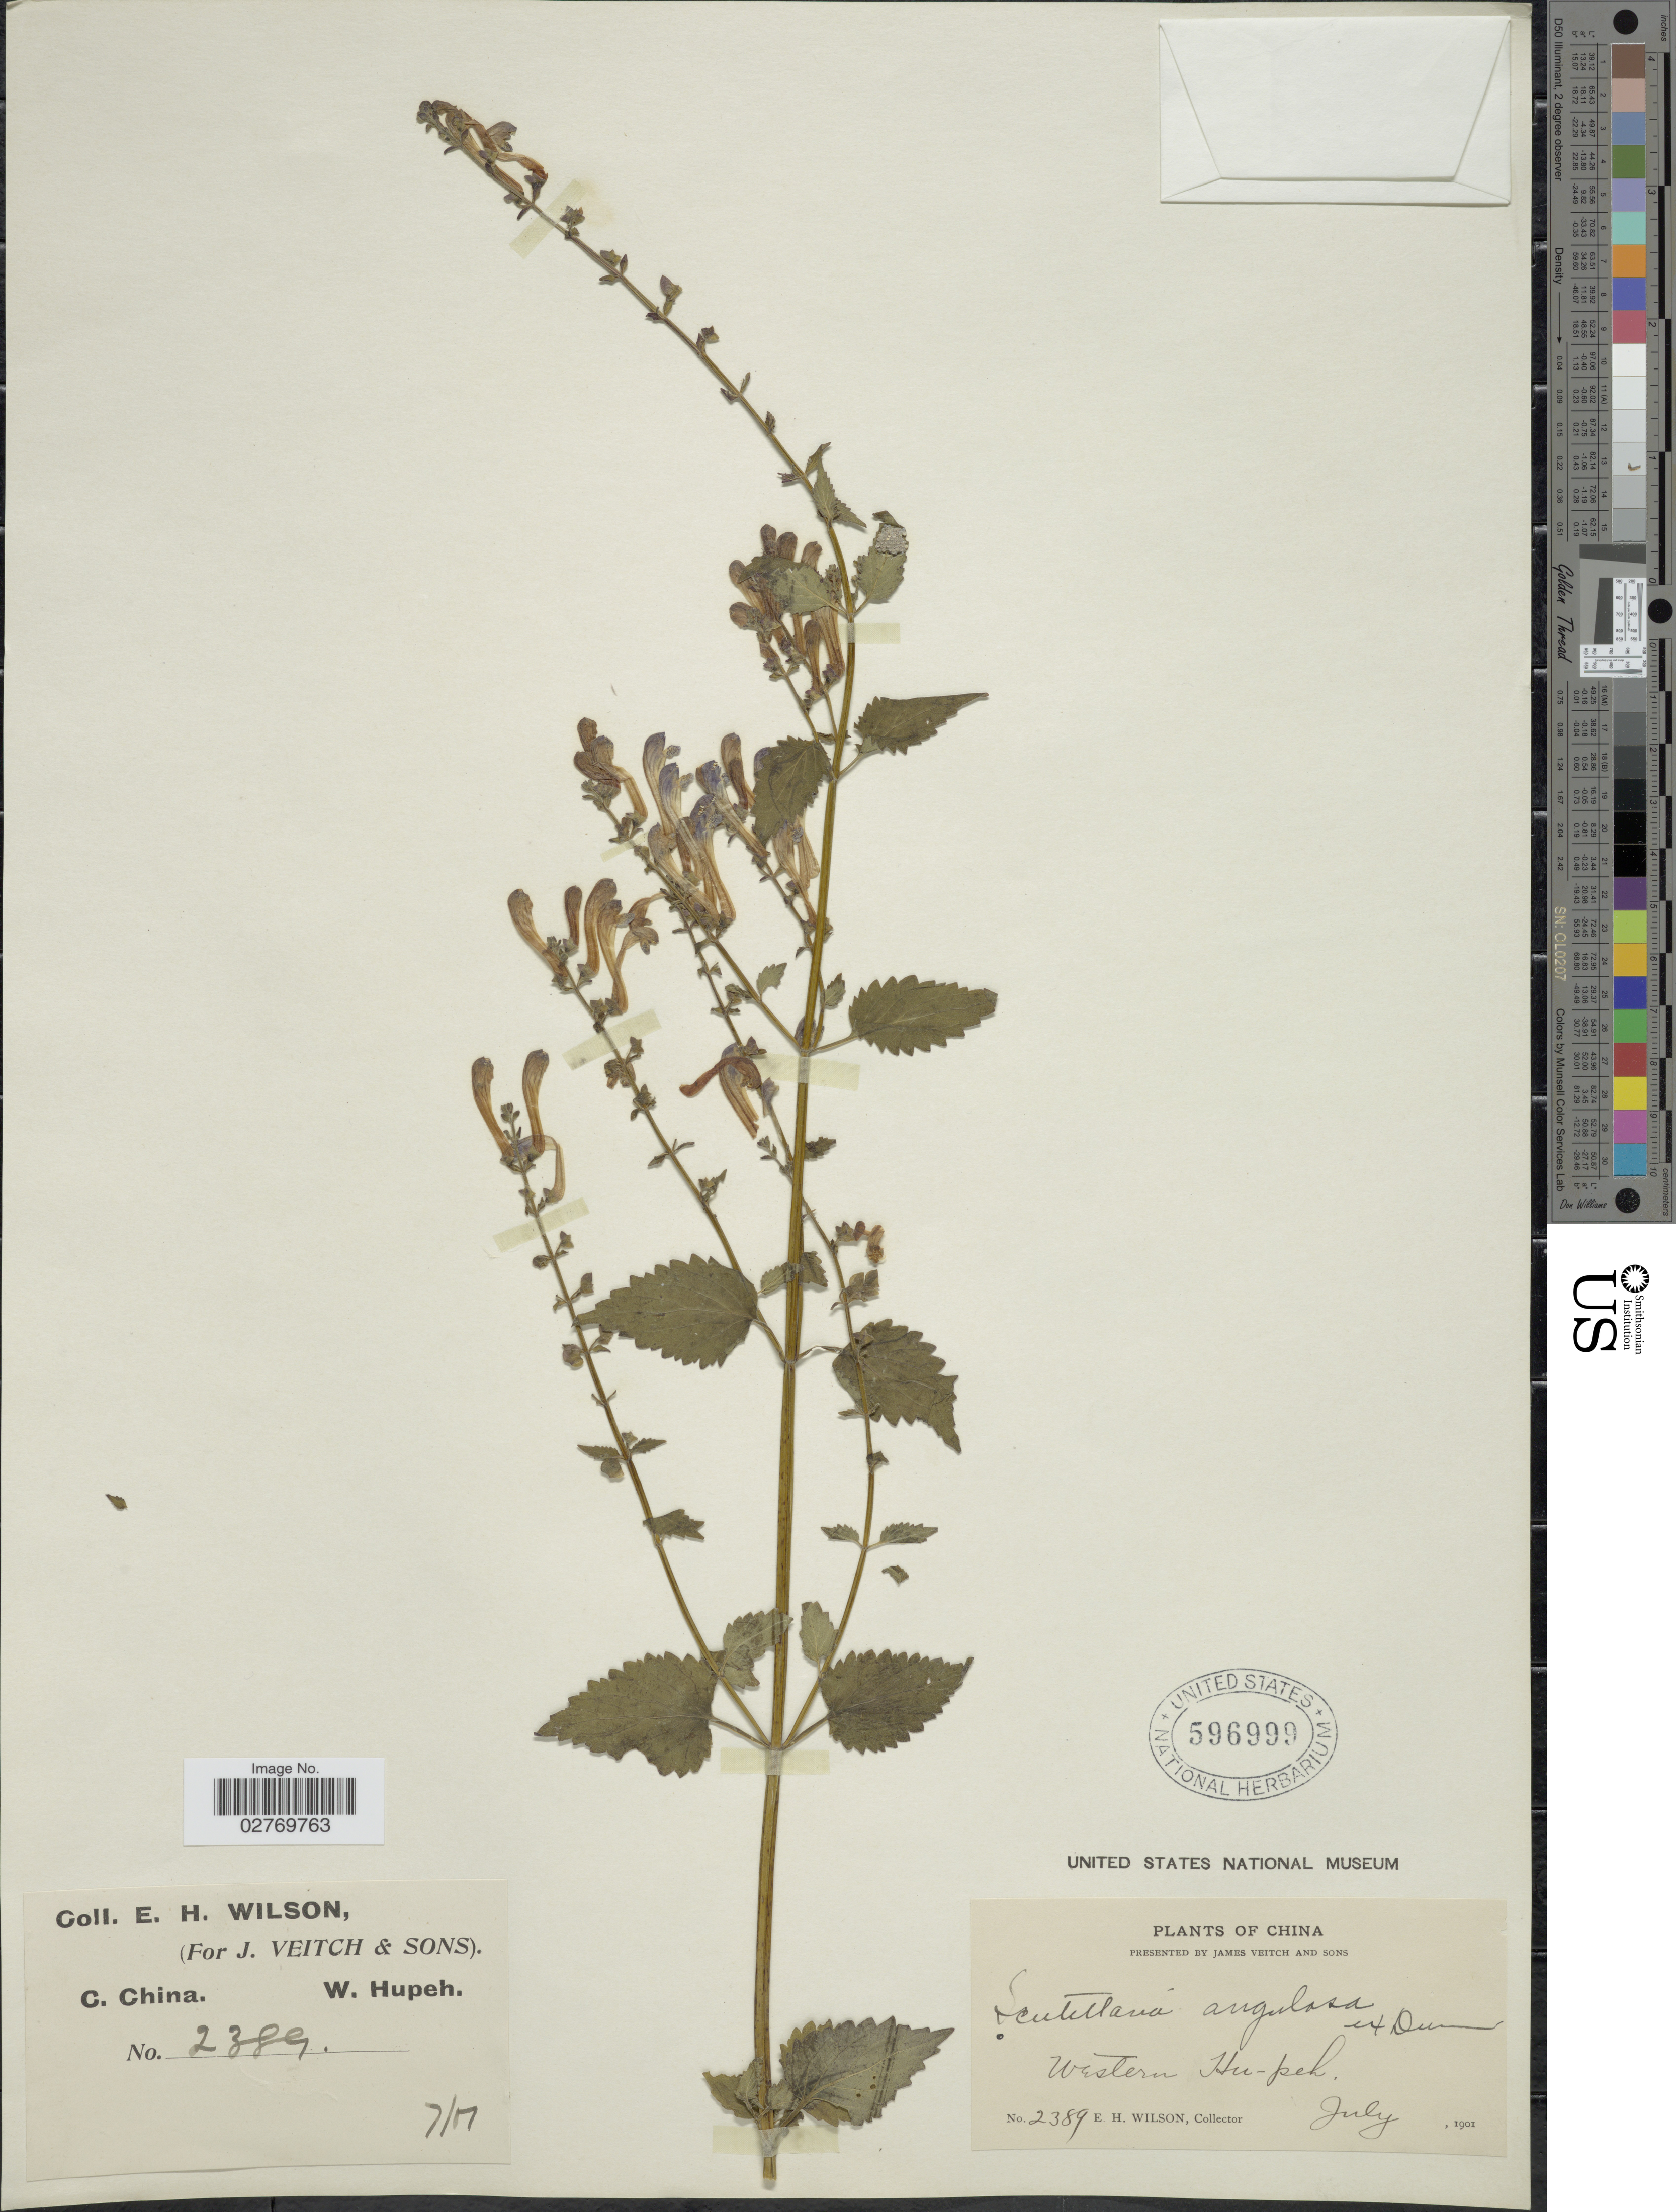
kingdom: Plantae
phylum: Tracheophyta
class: Magnoliopsida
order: Lamiales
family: Lamiaceae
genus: Scutellaria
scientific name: Scutellaria angulosa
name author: Benth.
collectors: E. Wilson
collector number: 2389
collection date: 1901-07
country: China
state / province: Hubei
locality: C. China. W. Hupeh. Western Hu-peh.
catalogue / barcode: US 596999